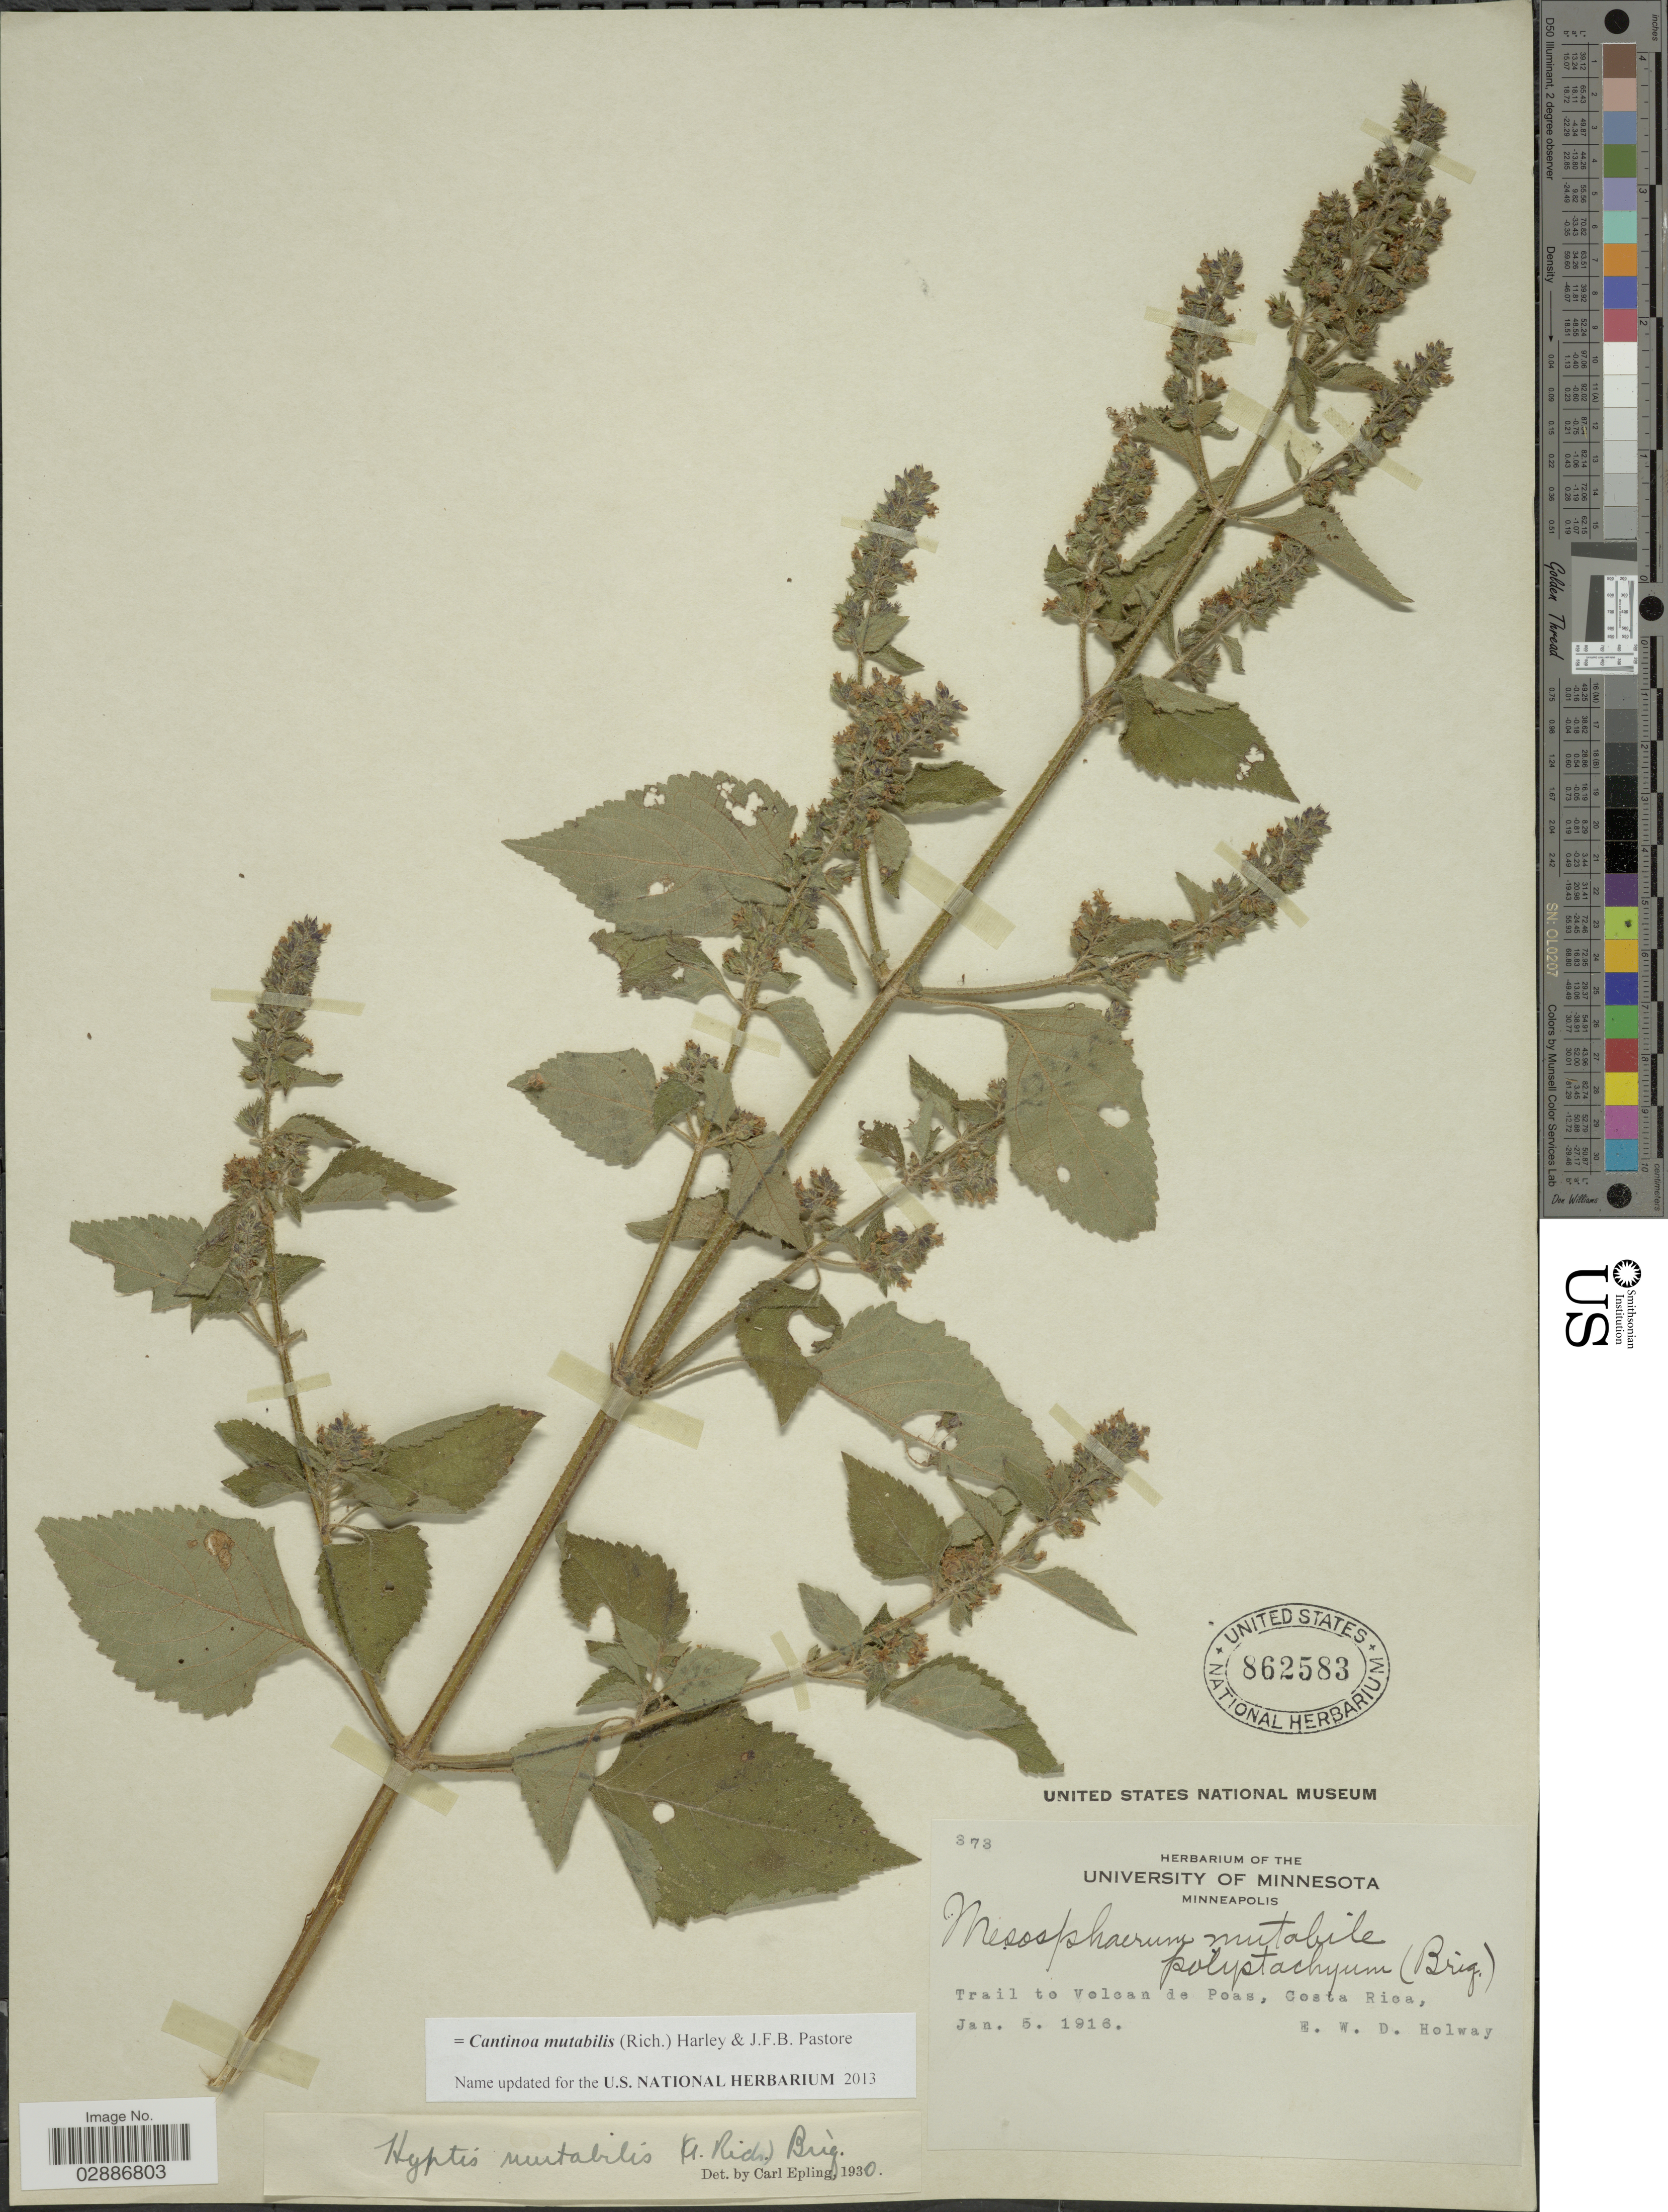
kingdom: Plantae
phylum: Tracheophyta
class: Magnoliopsida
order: Lamiales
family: Lamiaceae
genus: Cantinoa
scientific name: Cantinoa mutabilis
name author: (Rich.) Harley & J.F.B. Pastore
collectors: E. W. D. Holway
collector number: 373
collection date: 1916-01-05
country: Costa Rica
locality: Trail to Volcan de Poas.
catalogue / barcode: US 862583